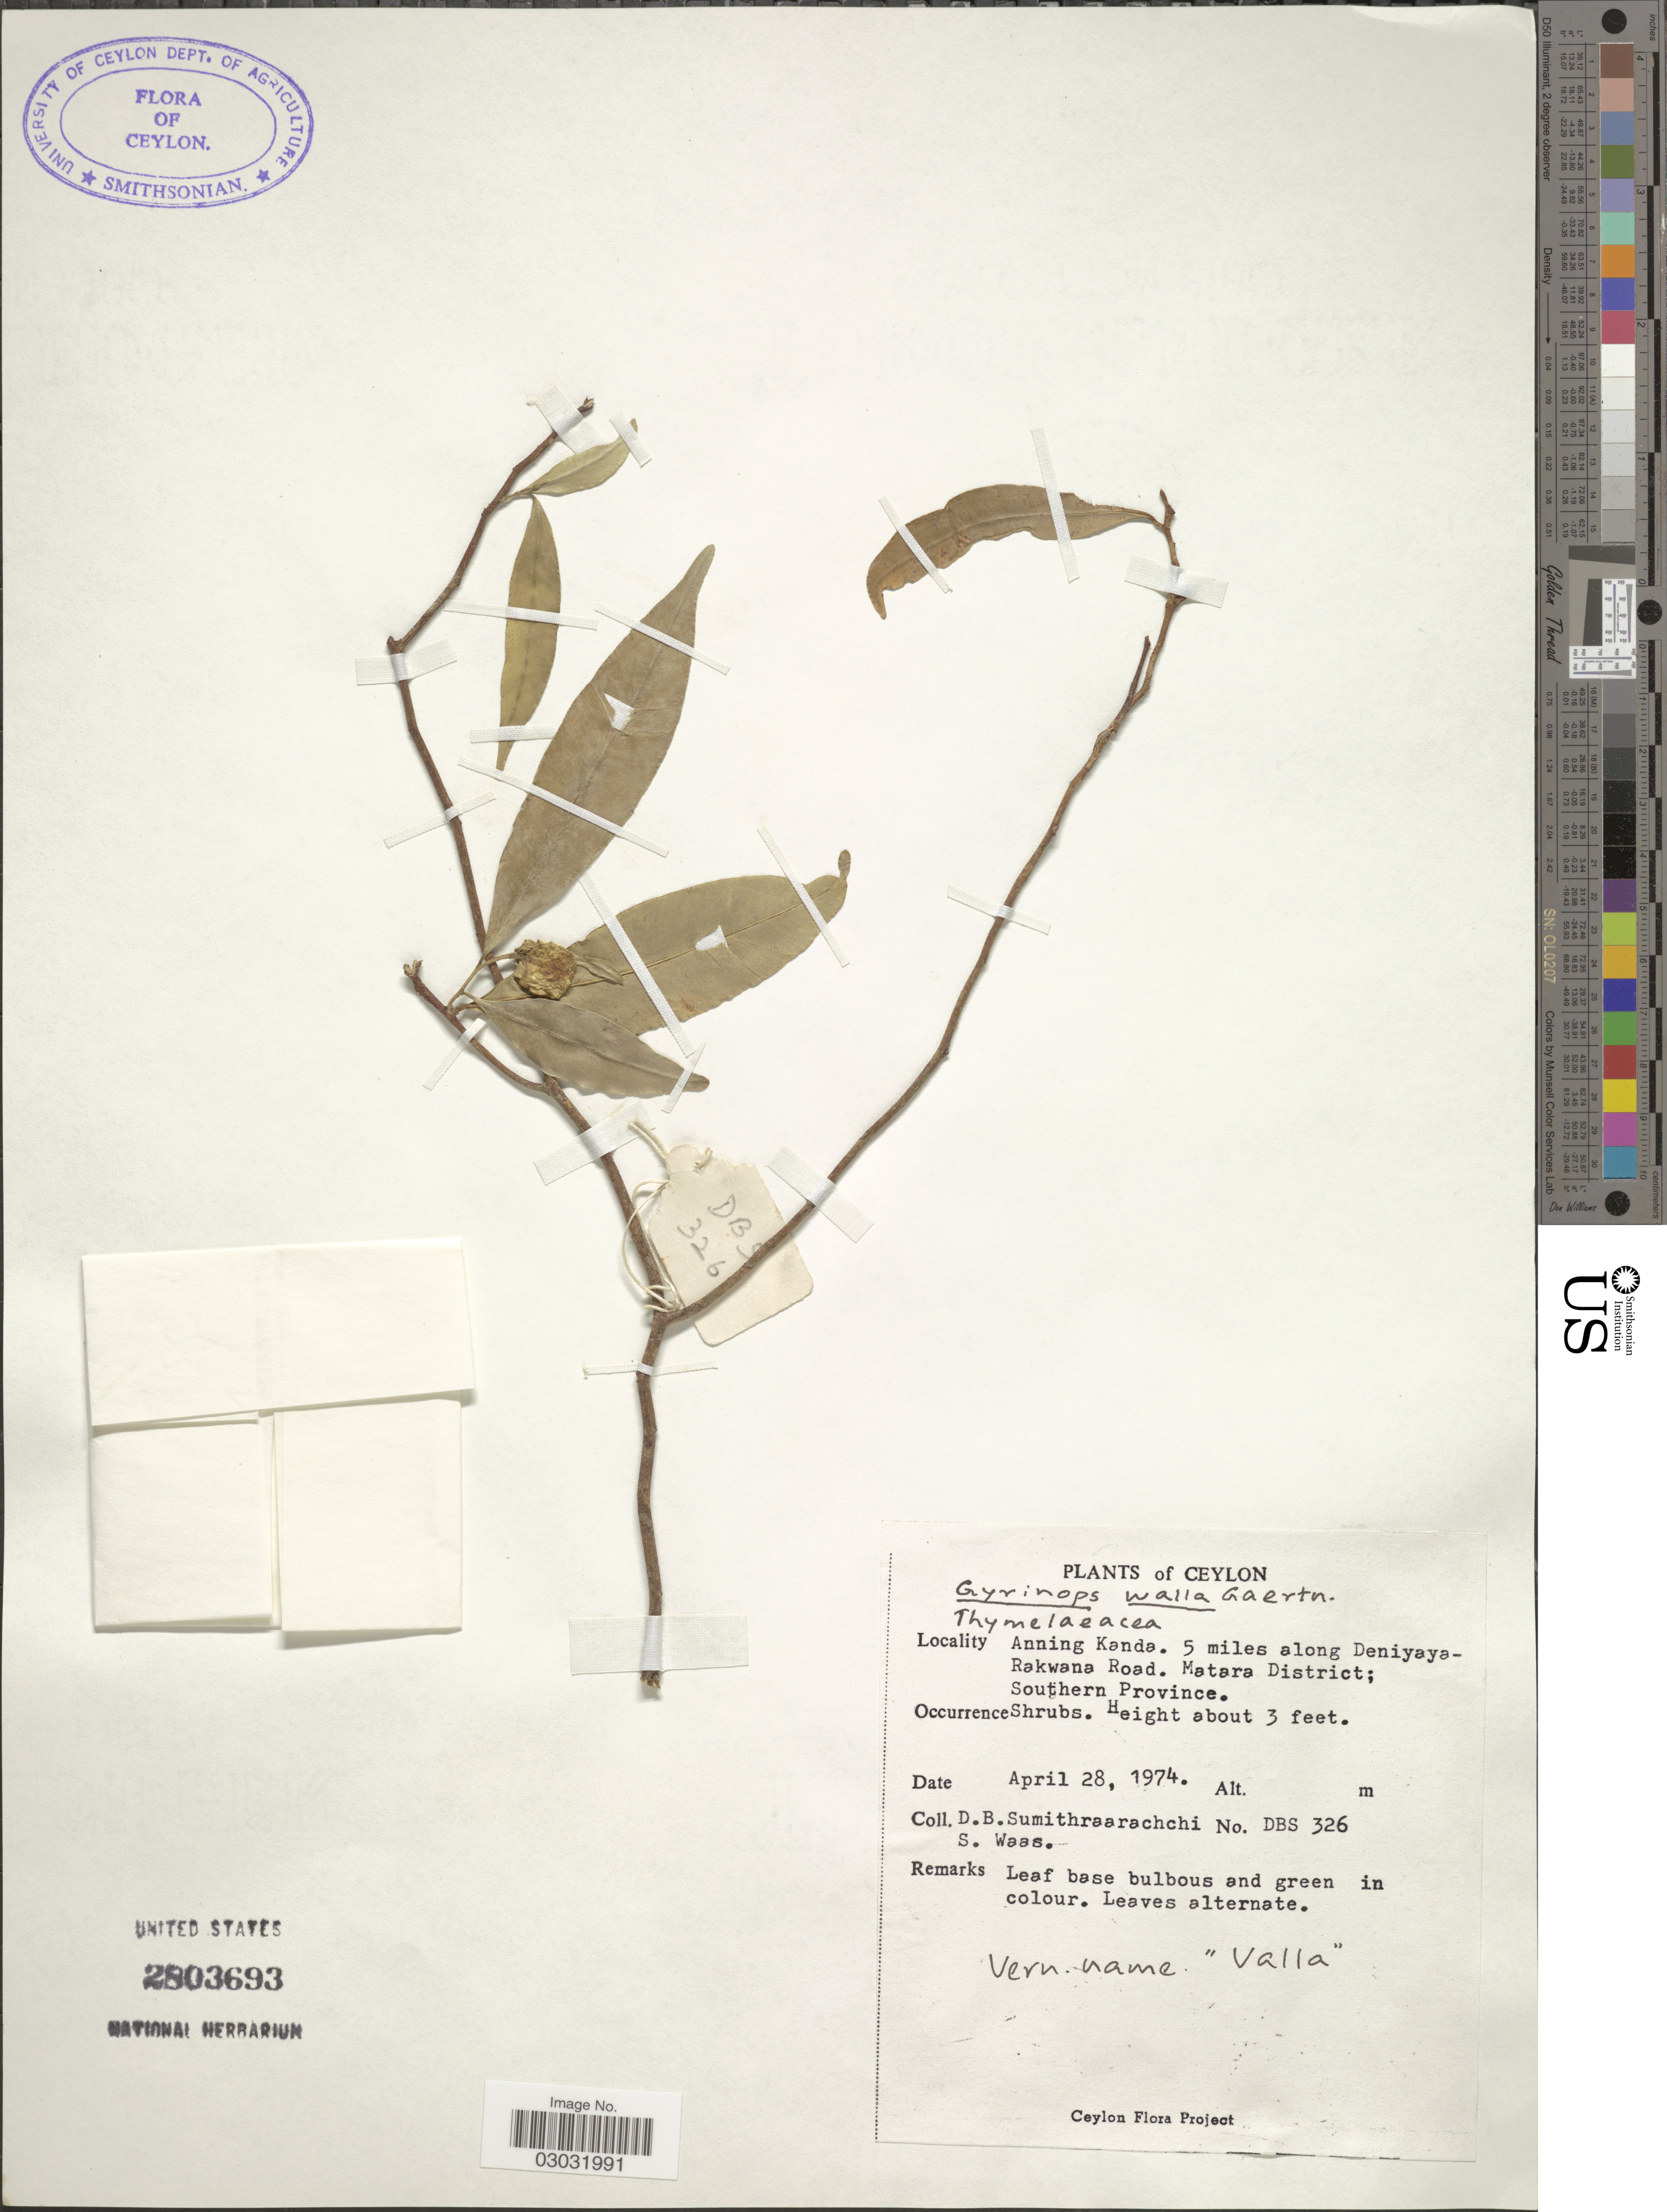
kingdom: Plantae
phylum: Tracheophyta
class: Magnoliopsida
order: Malvales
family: Thymelaeaceae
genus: Gyrinops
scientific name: Gyrinops walla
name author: Gaertn.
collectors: D. B. Sumithraarachchi & S. Waas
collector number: DBS326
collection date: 1974-04-28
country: Sri Lanka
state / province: Southern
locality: Ceylon, Anning Kanda. 5 miles along Deniyaya-Rakwana Road. Matara District; Southern Province.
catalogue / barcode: US 2803693